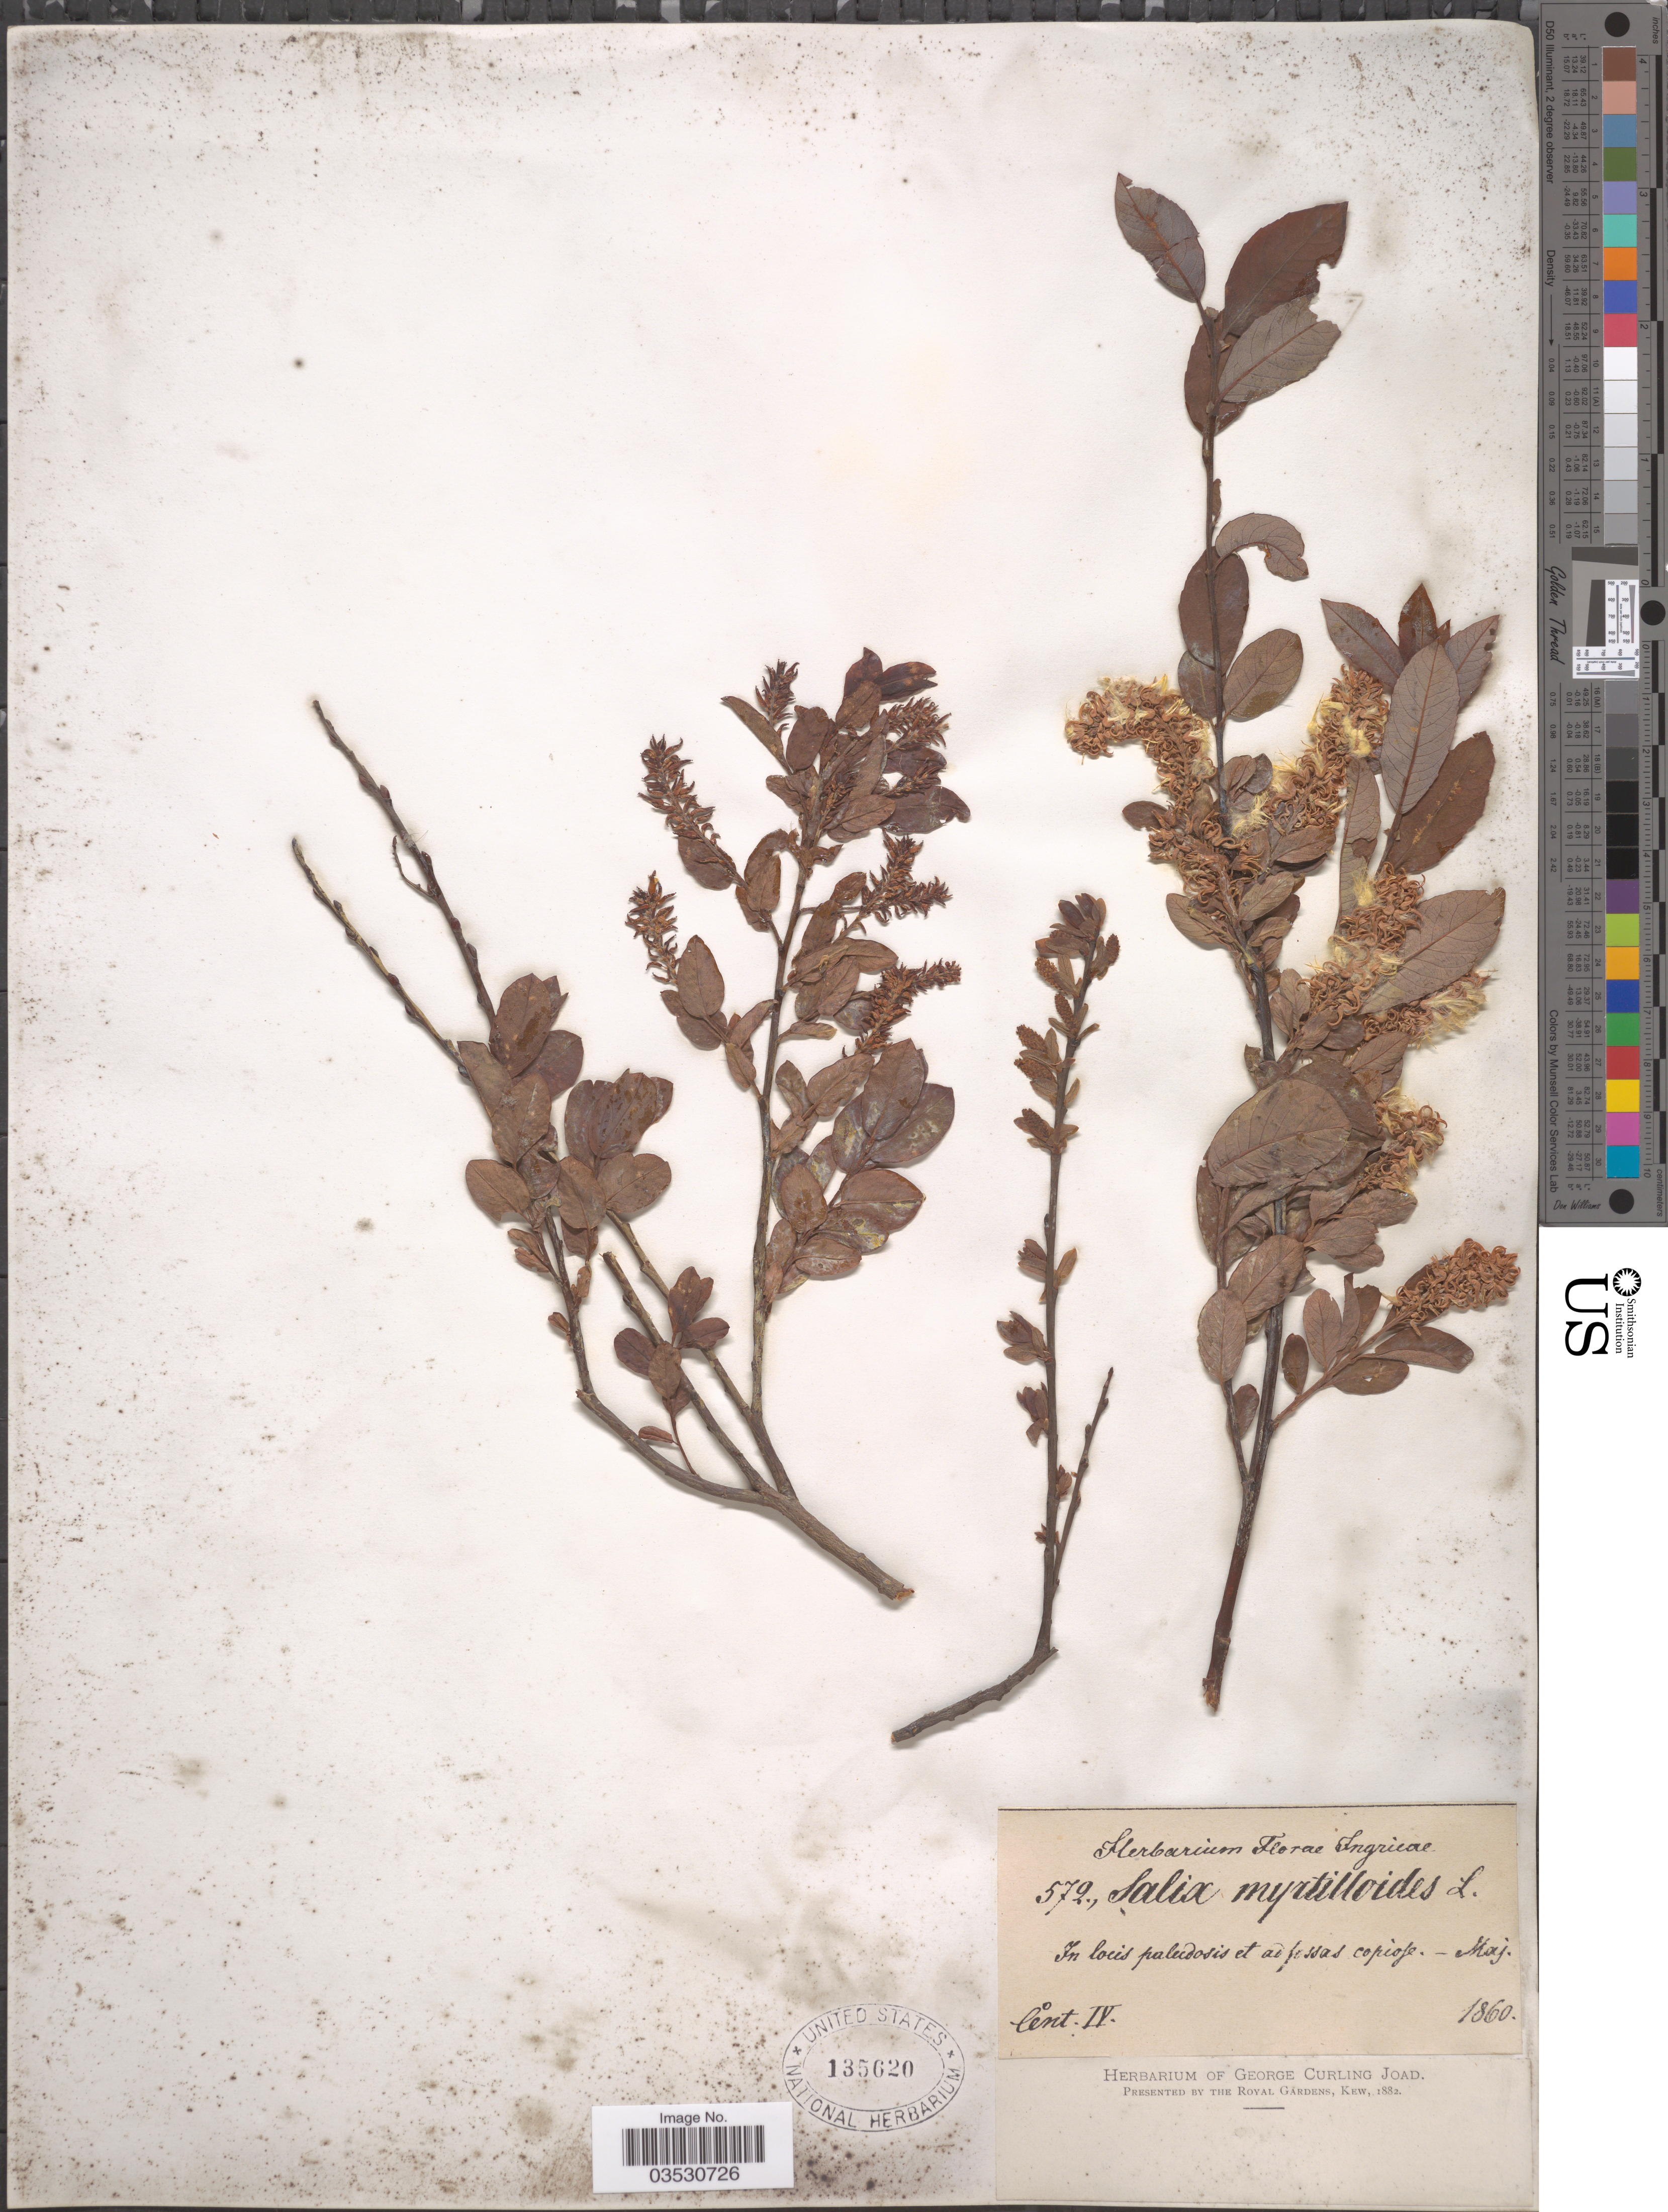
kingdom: Plantae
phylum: Tracheophyta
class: Magnoliopsida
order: Malpighiales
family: Salicaceae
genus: Salix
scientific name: Salix myrtilloides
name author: L.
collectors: ex herb. Florae Ingricae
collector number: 572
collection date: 1860-05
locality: In paludosis et ad fossas copiose.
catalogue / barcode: US 135620